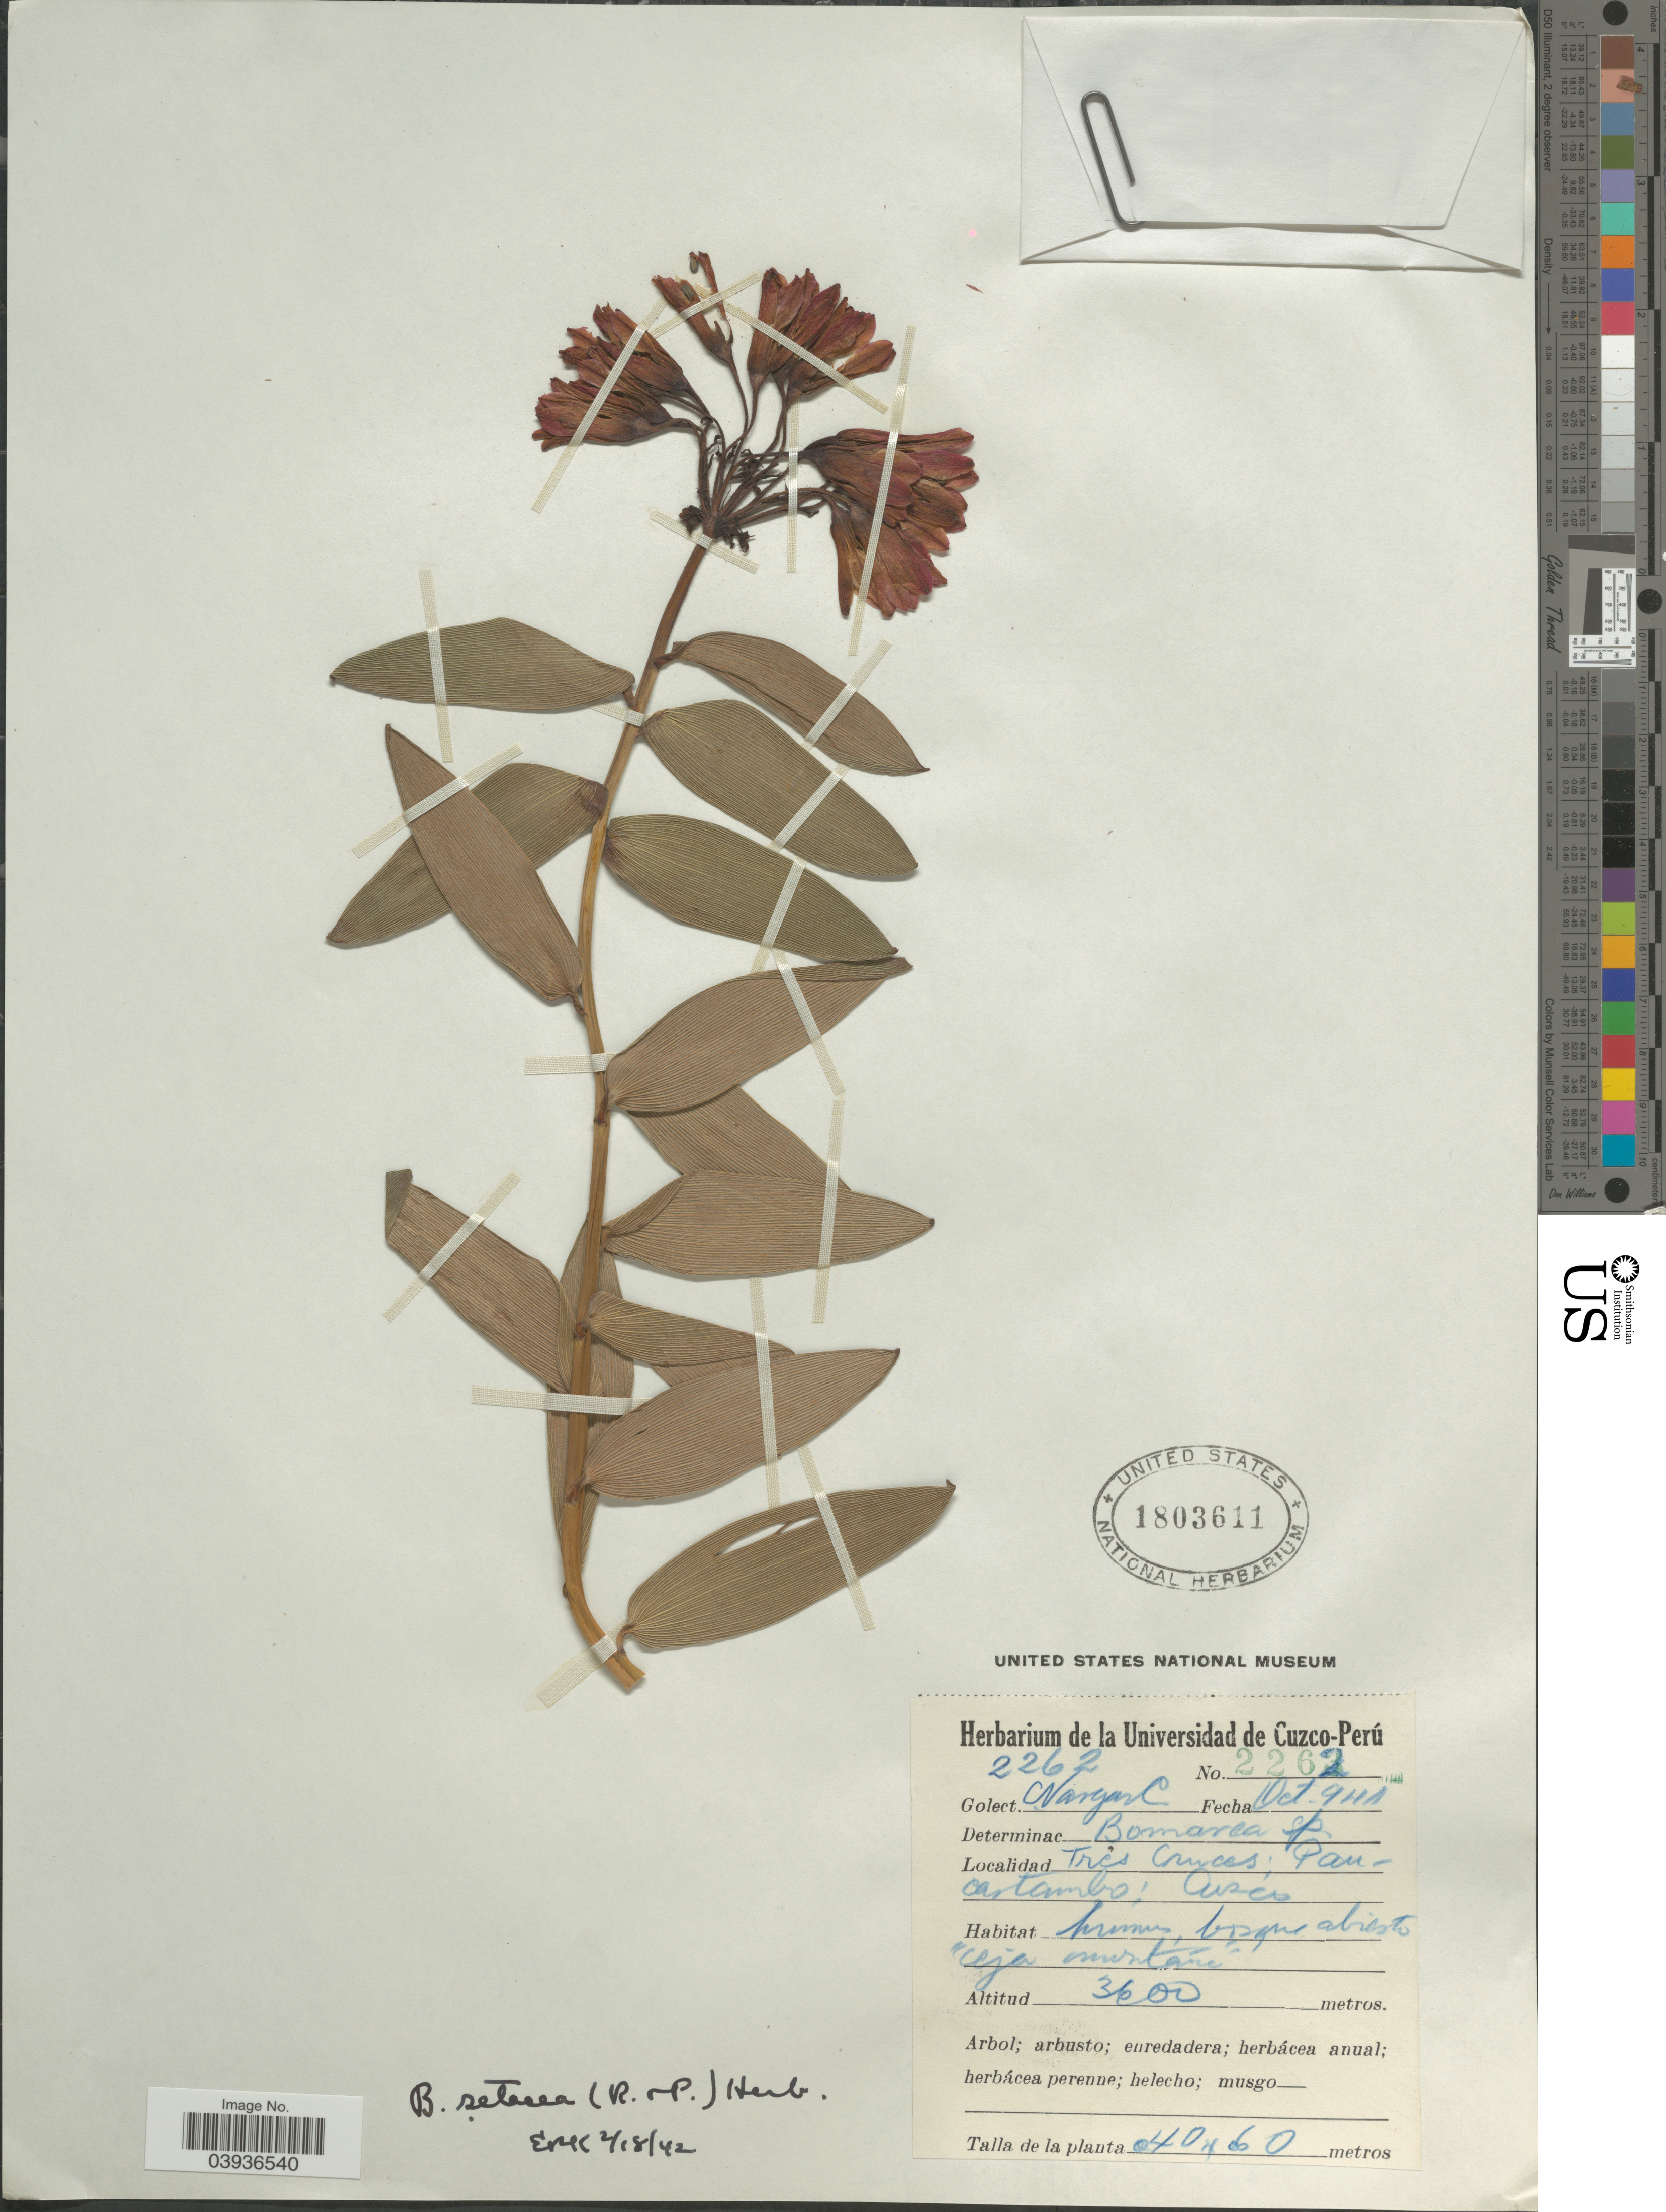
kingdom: Plantae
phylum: Tracheophyta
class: Liliopsida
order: Liliales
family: Alstroemeriaceae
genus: Bomarea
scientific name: Bomarea setacea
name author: (Ruiz & Pav.) Herb.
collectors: C. Vargas Calderón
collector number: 2262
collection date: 1941-10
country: Peru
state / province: Cusco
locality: Tres Cruces; Paucartambo; Cusco.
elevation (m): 3600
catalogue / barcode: US 1803611